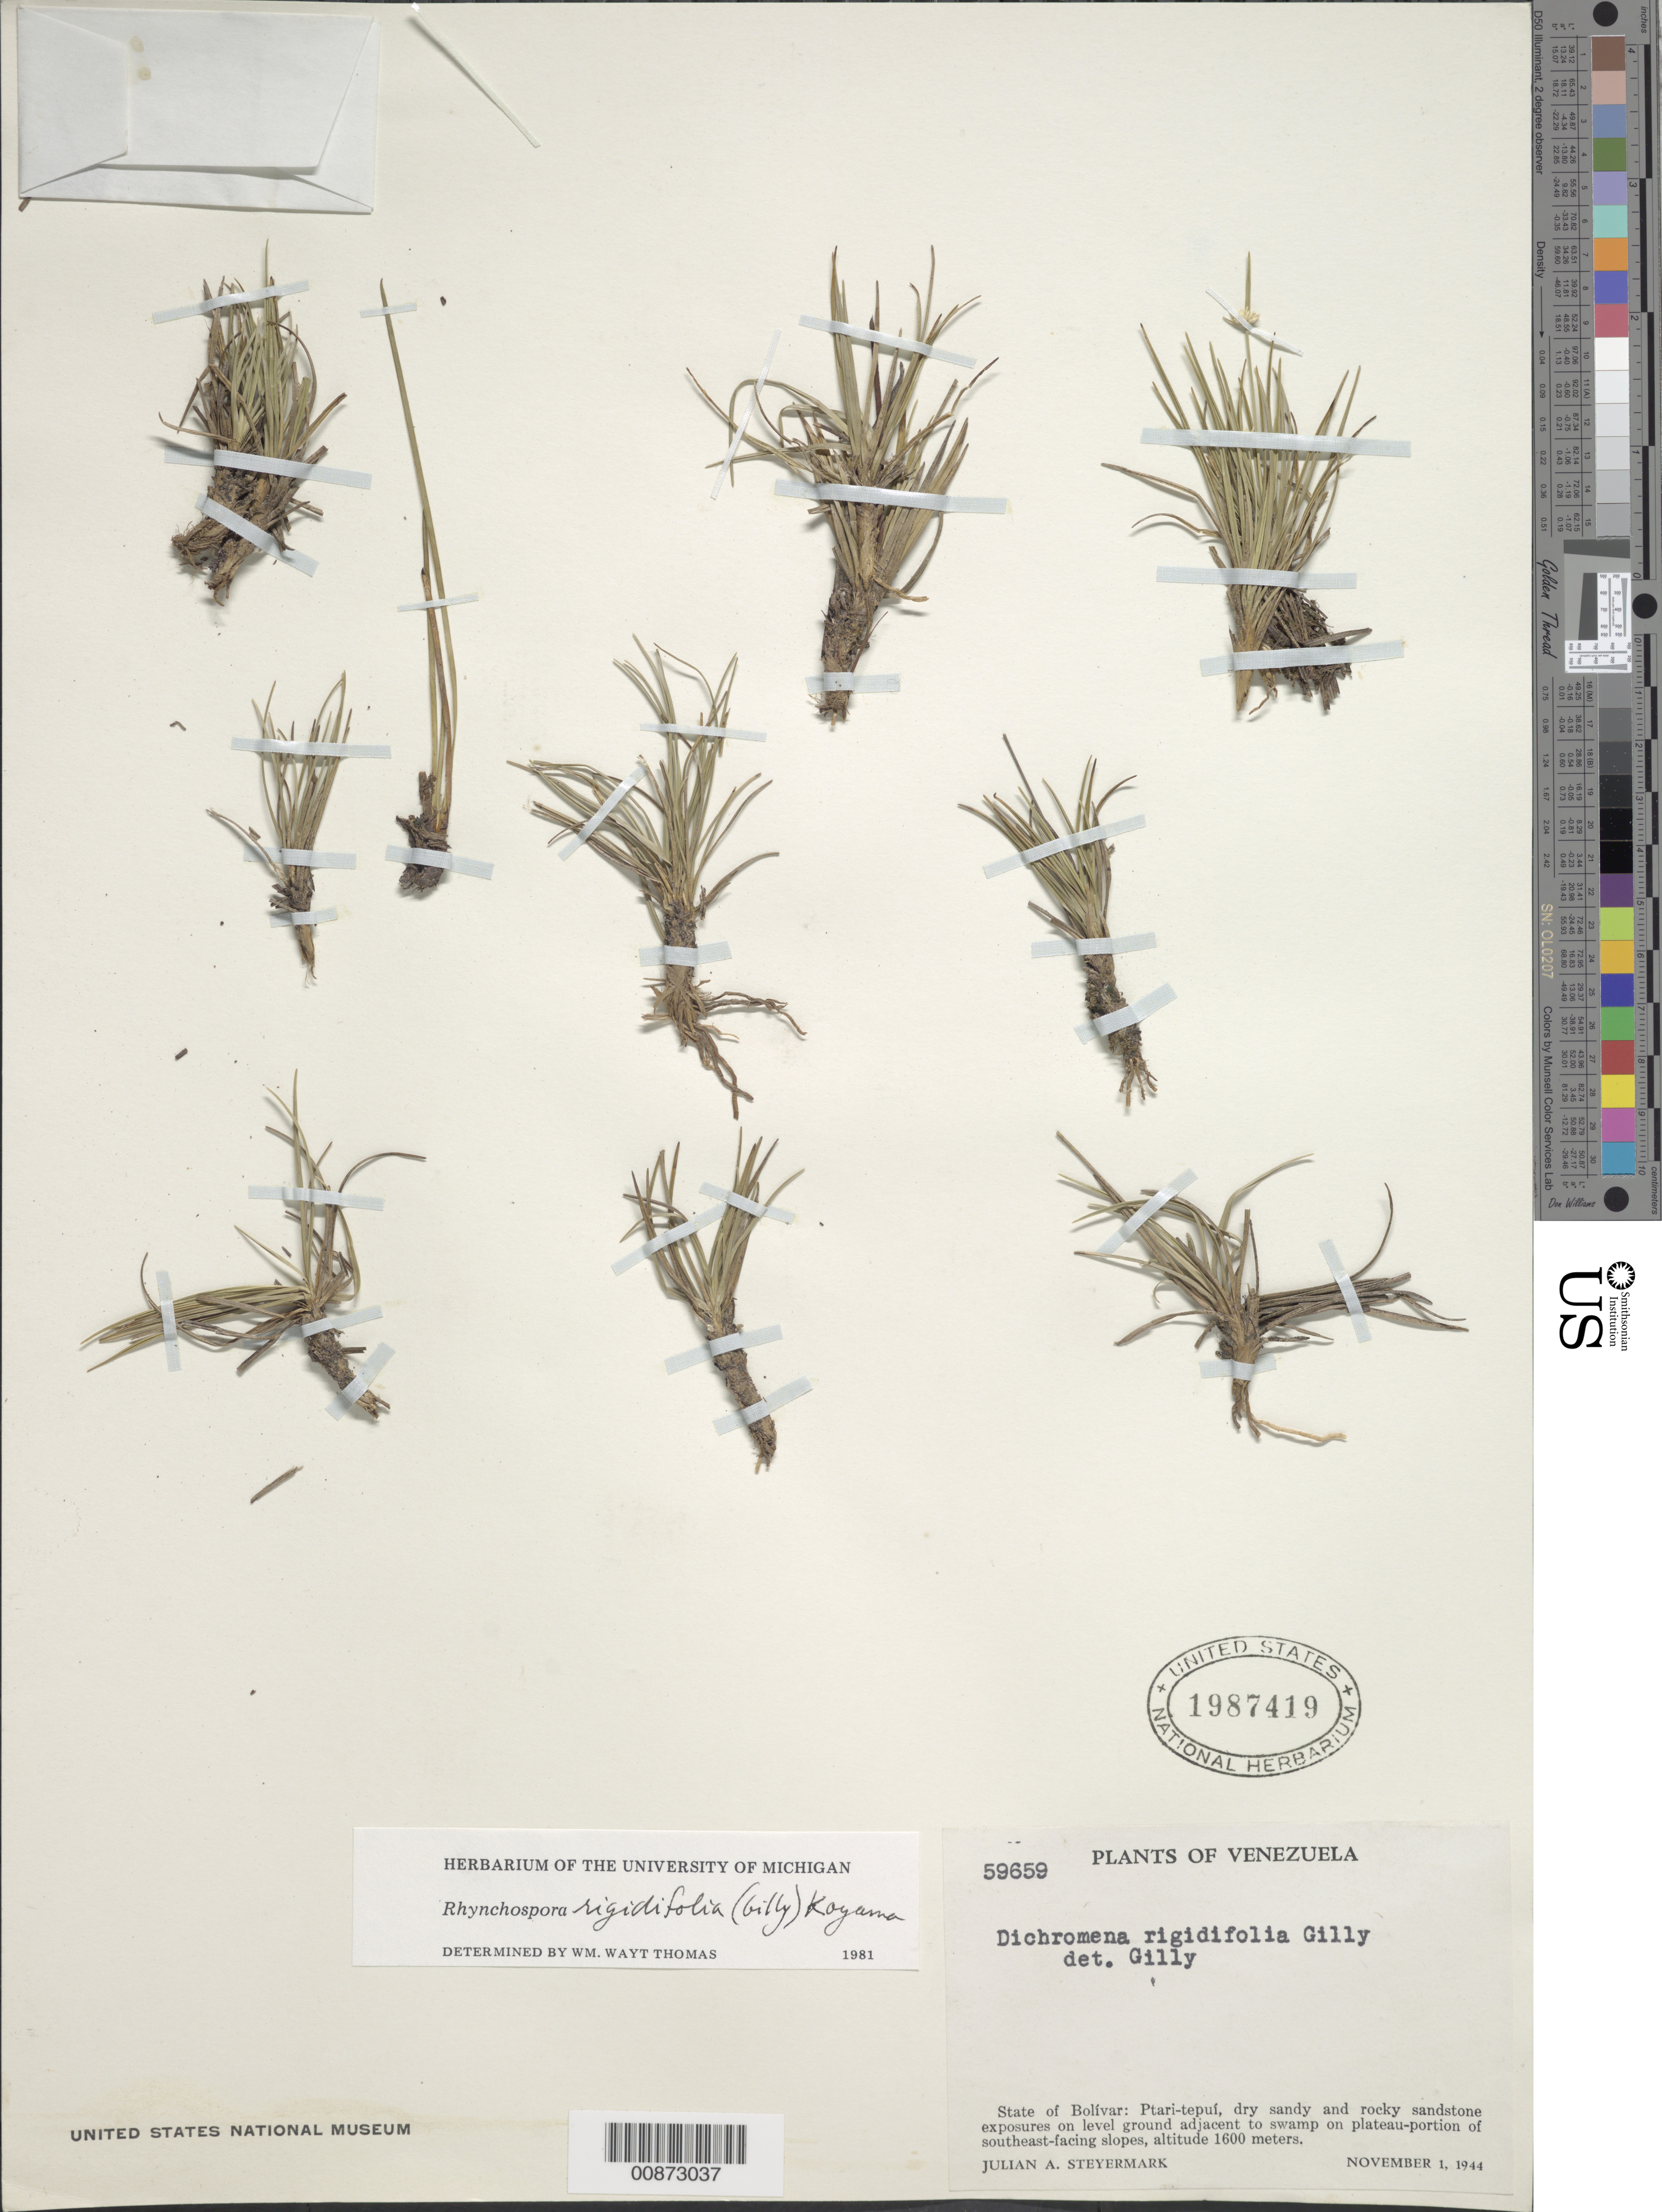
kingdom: Plantae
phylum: Tracheophyta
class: Liliopsida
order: Poales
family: Cyperaceae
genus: Rhynchospora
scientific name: Rhynchospora rigidifolia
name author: (Gilly) T. Koyama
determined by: Thomas, W. W., (NY), New York Botanical Garden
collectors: J. Steyermark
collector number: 59659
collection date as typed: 1-Nov-44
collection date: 1944-11-01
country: Venezuela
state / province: Bolívar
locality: Ptari-tepuí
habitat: Dry sandy and rocky sandstone exposures on level ground adjacent to swamp on plateau-portion of SE-facing slopes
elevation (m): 1600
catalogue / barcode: US 1987419